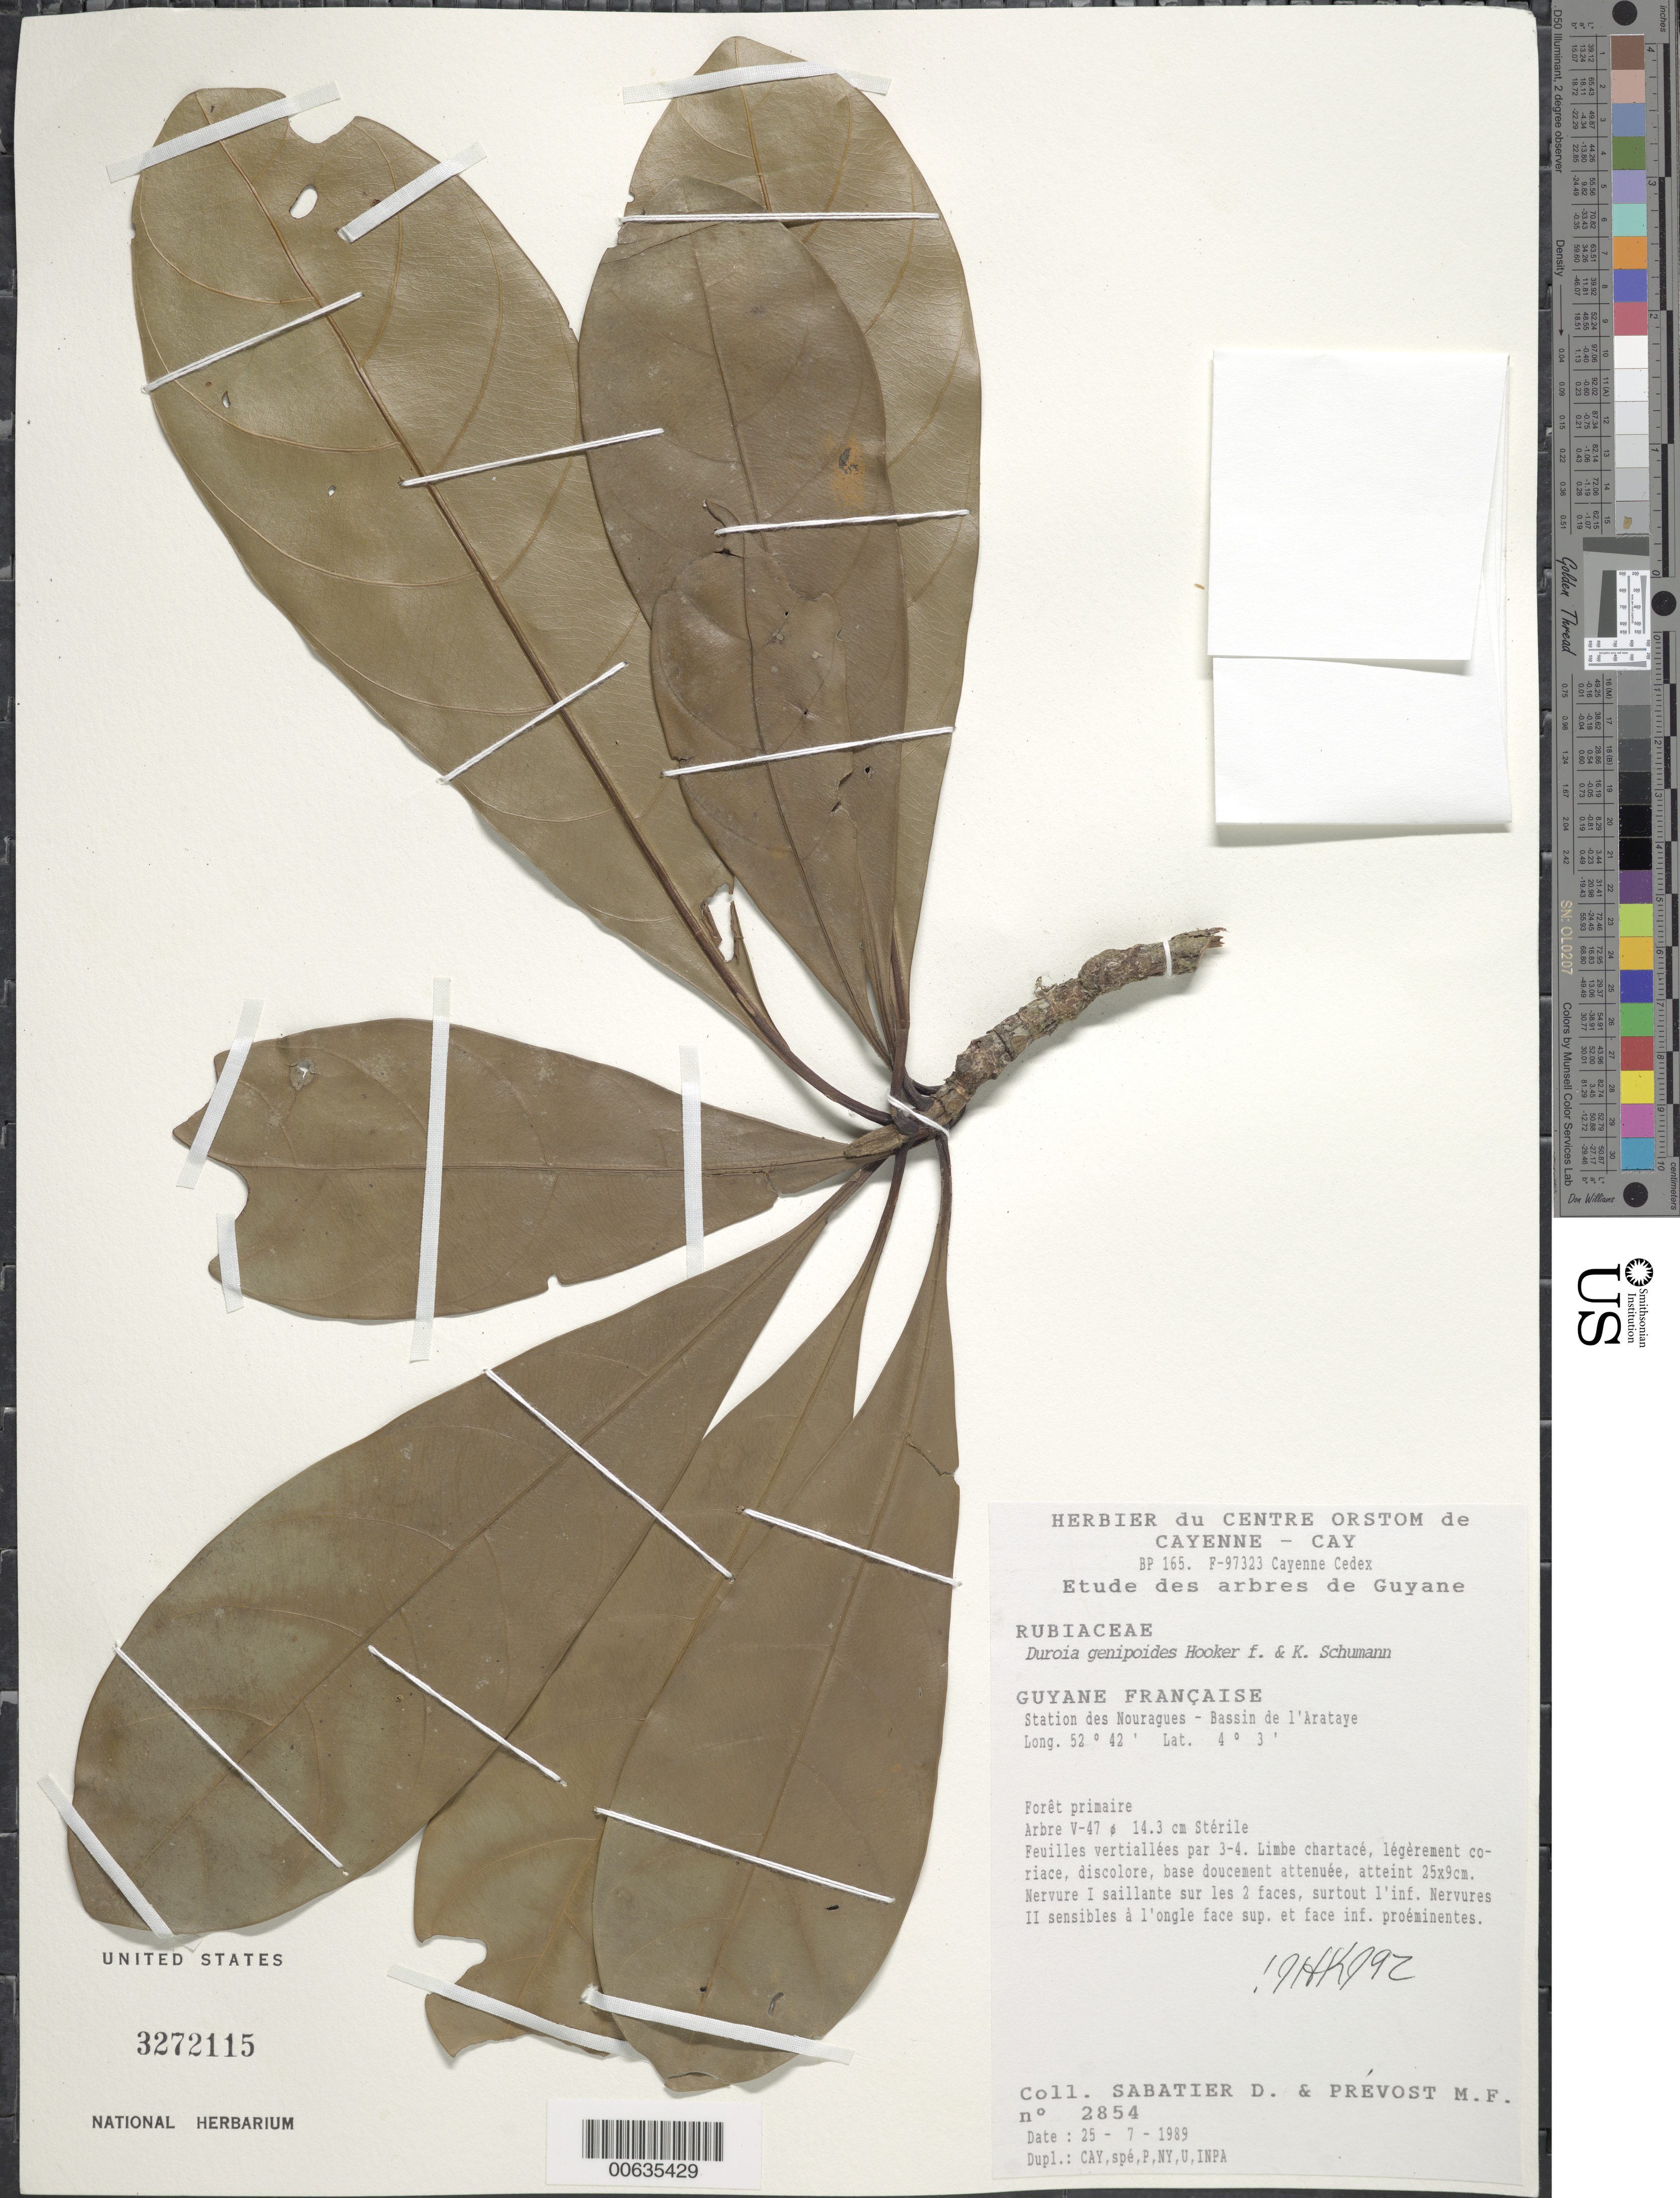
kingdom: Plantae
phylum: Tracheophyta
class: Magnoliopsida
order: Gentianales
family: Rubiaceae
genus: Duroia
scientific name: Duroia genipoides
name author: Hook. f. ex K. Schum.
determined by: Kirkbride, J. H.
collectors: D. Sabatier & M.-F. Prévost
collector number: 2854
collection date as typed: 25-Jul-89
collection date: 1989-07-25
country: French Guiana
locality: Station des Nouragues, Bassin de l'Approuague, Arataye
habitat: Primary forest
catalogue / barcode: US 3272115